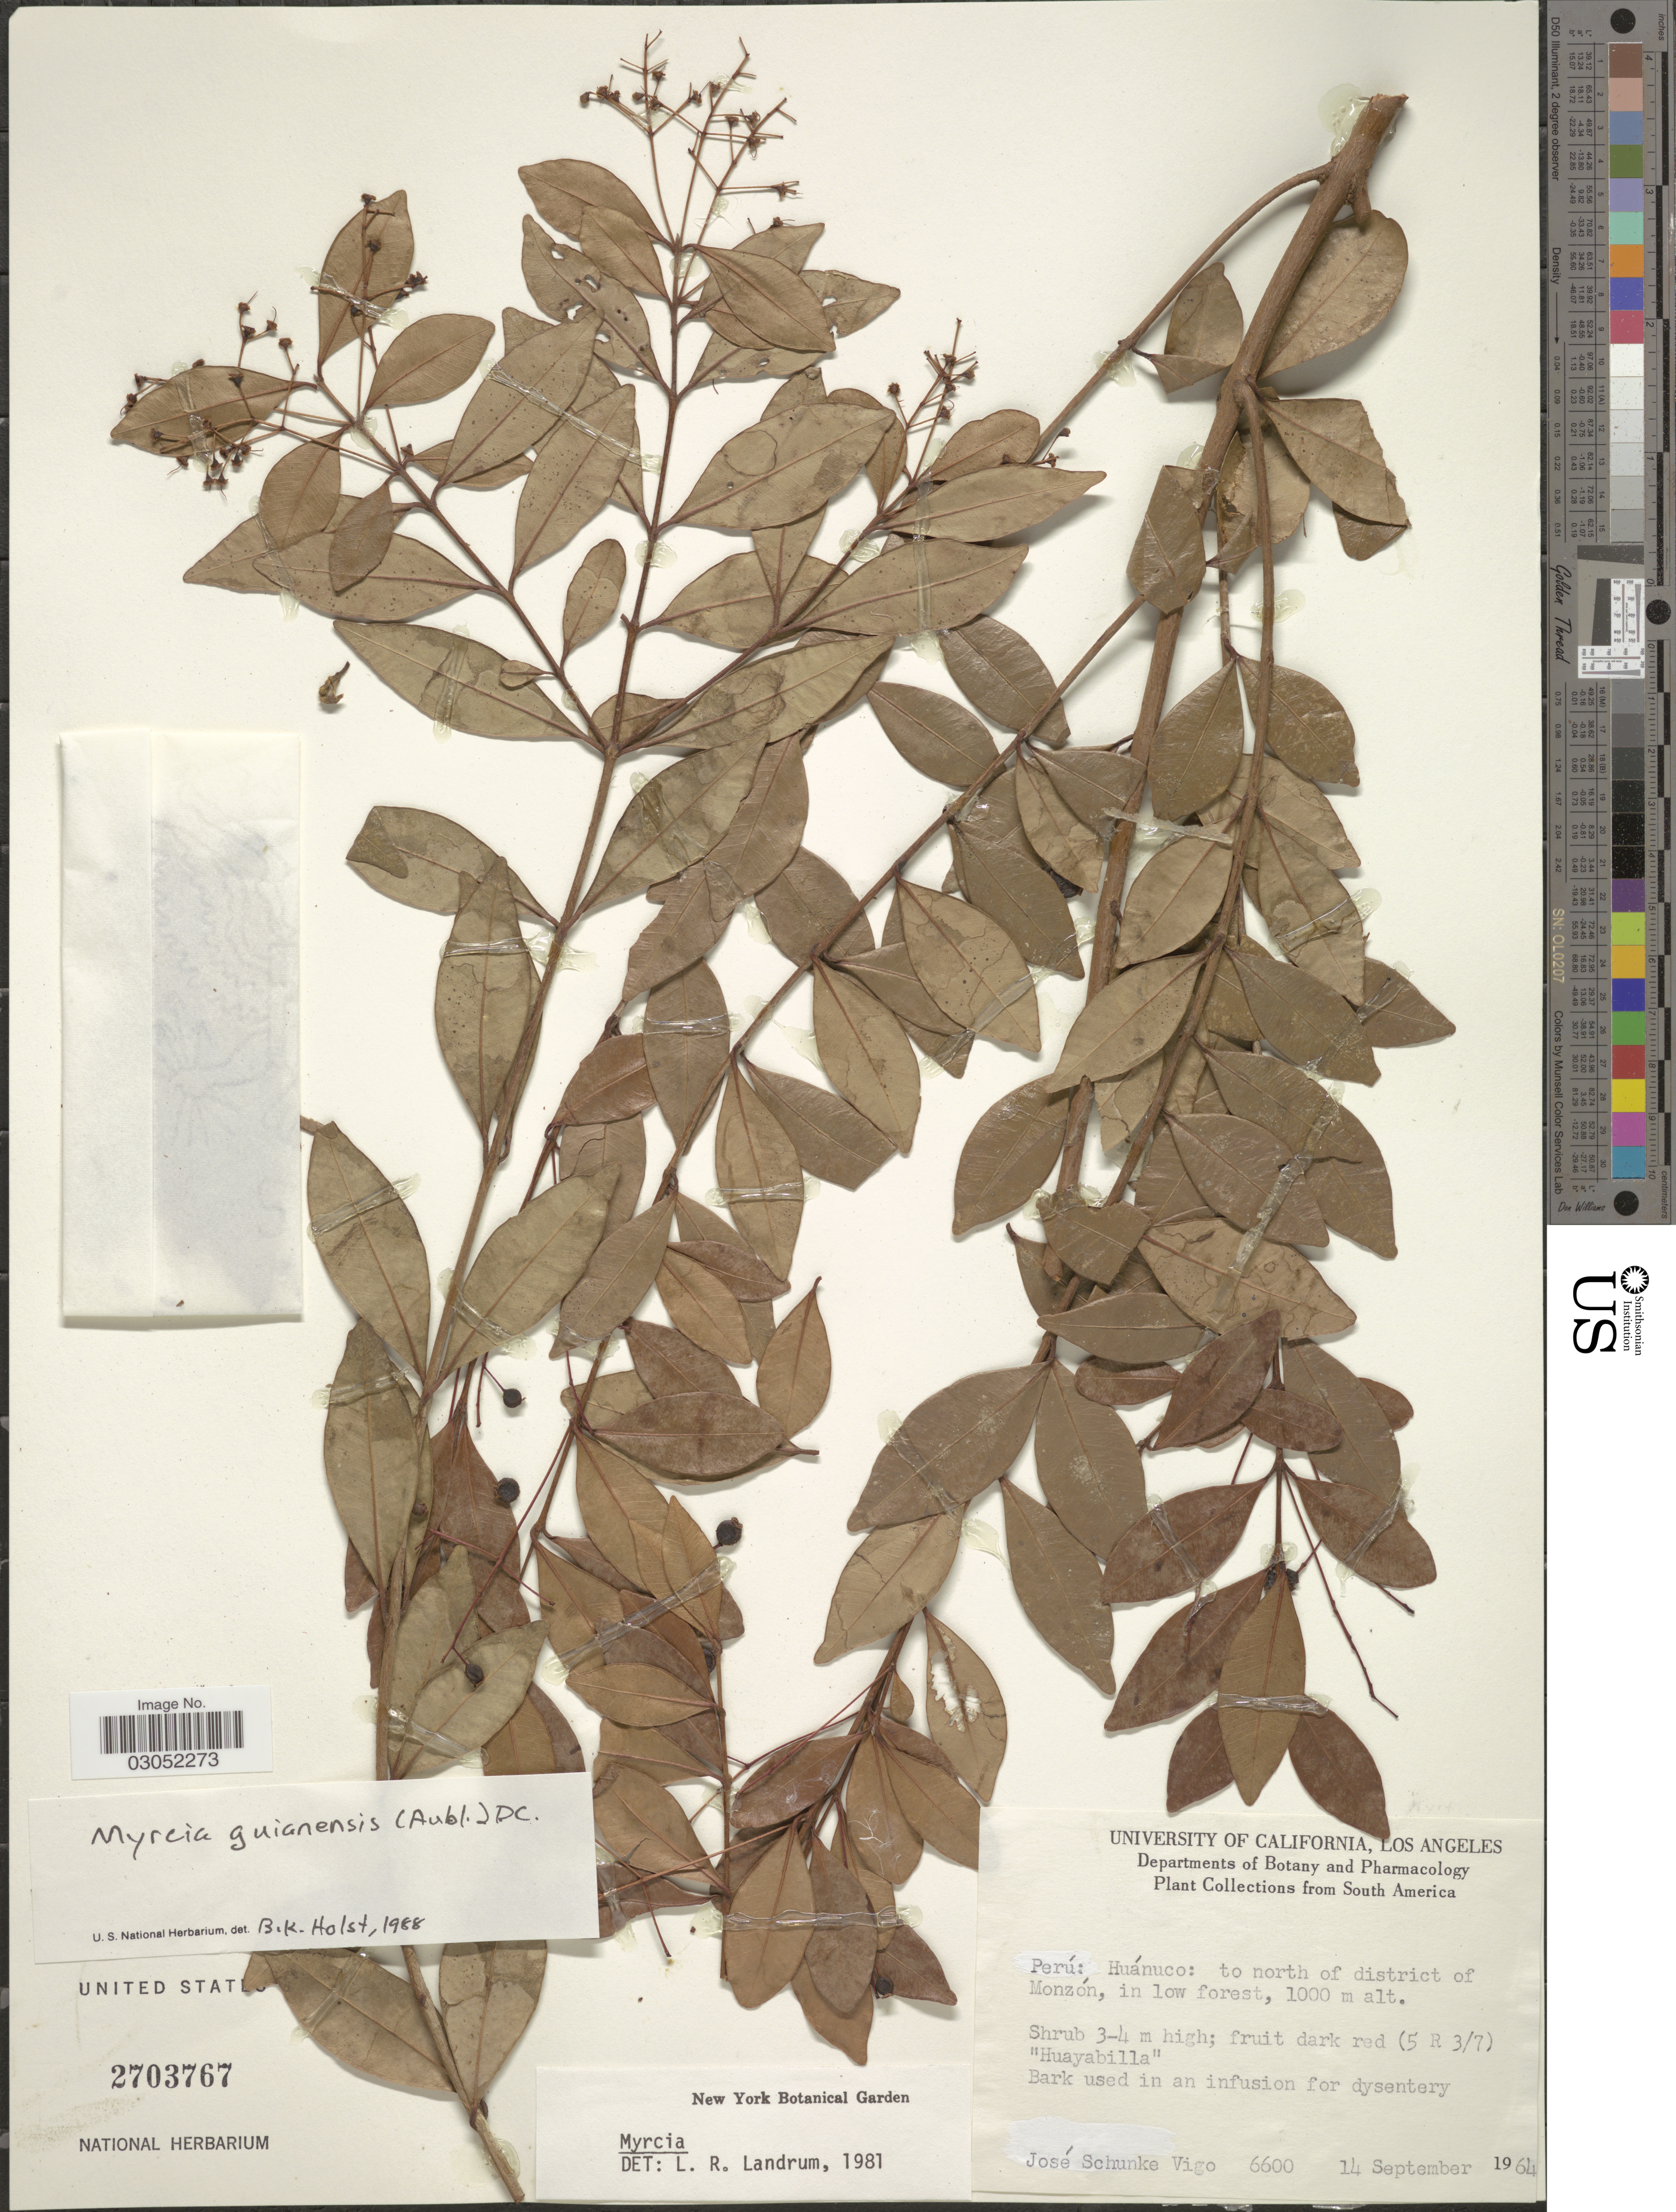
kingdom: Plantae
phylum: Tracheophyta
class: Magnoliopsida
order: Myrtales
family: Myrtaceae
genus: Myrcia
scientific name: Myrcia guianensis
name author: (Aubl.) DC.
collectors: J. Schunke Vigo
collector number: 6600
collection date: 1964-09-14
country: Peru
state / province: Huánuco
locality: To north of district of Monzón.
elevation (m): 1000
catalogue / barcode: US 2703767